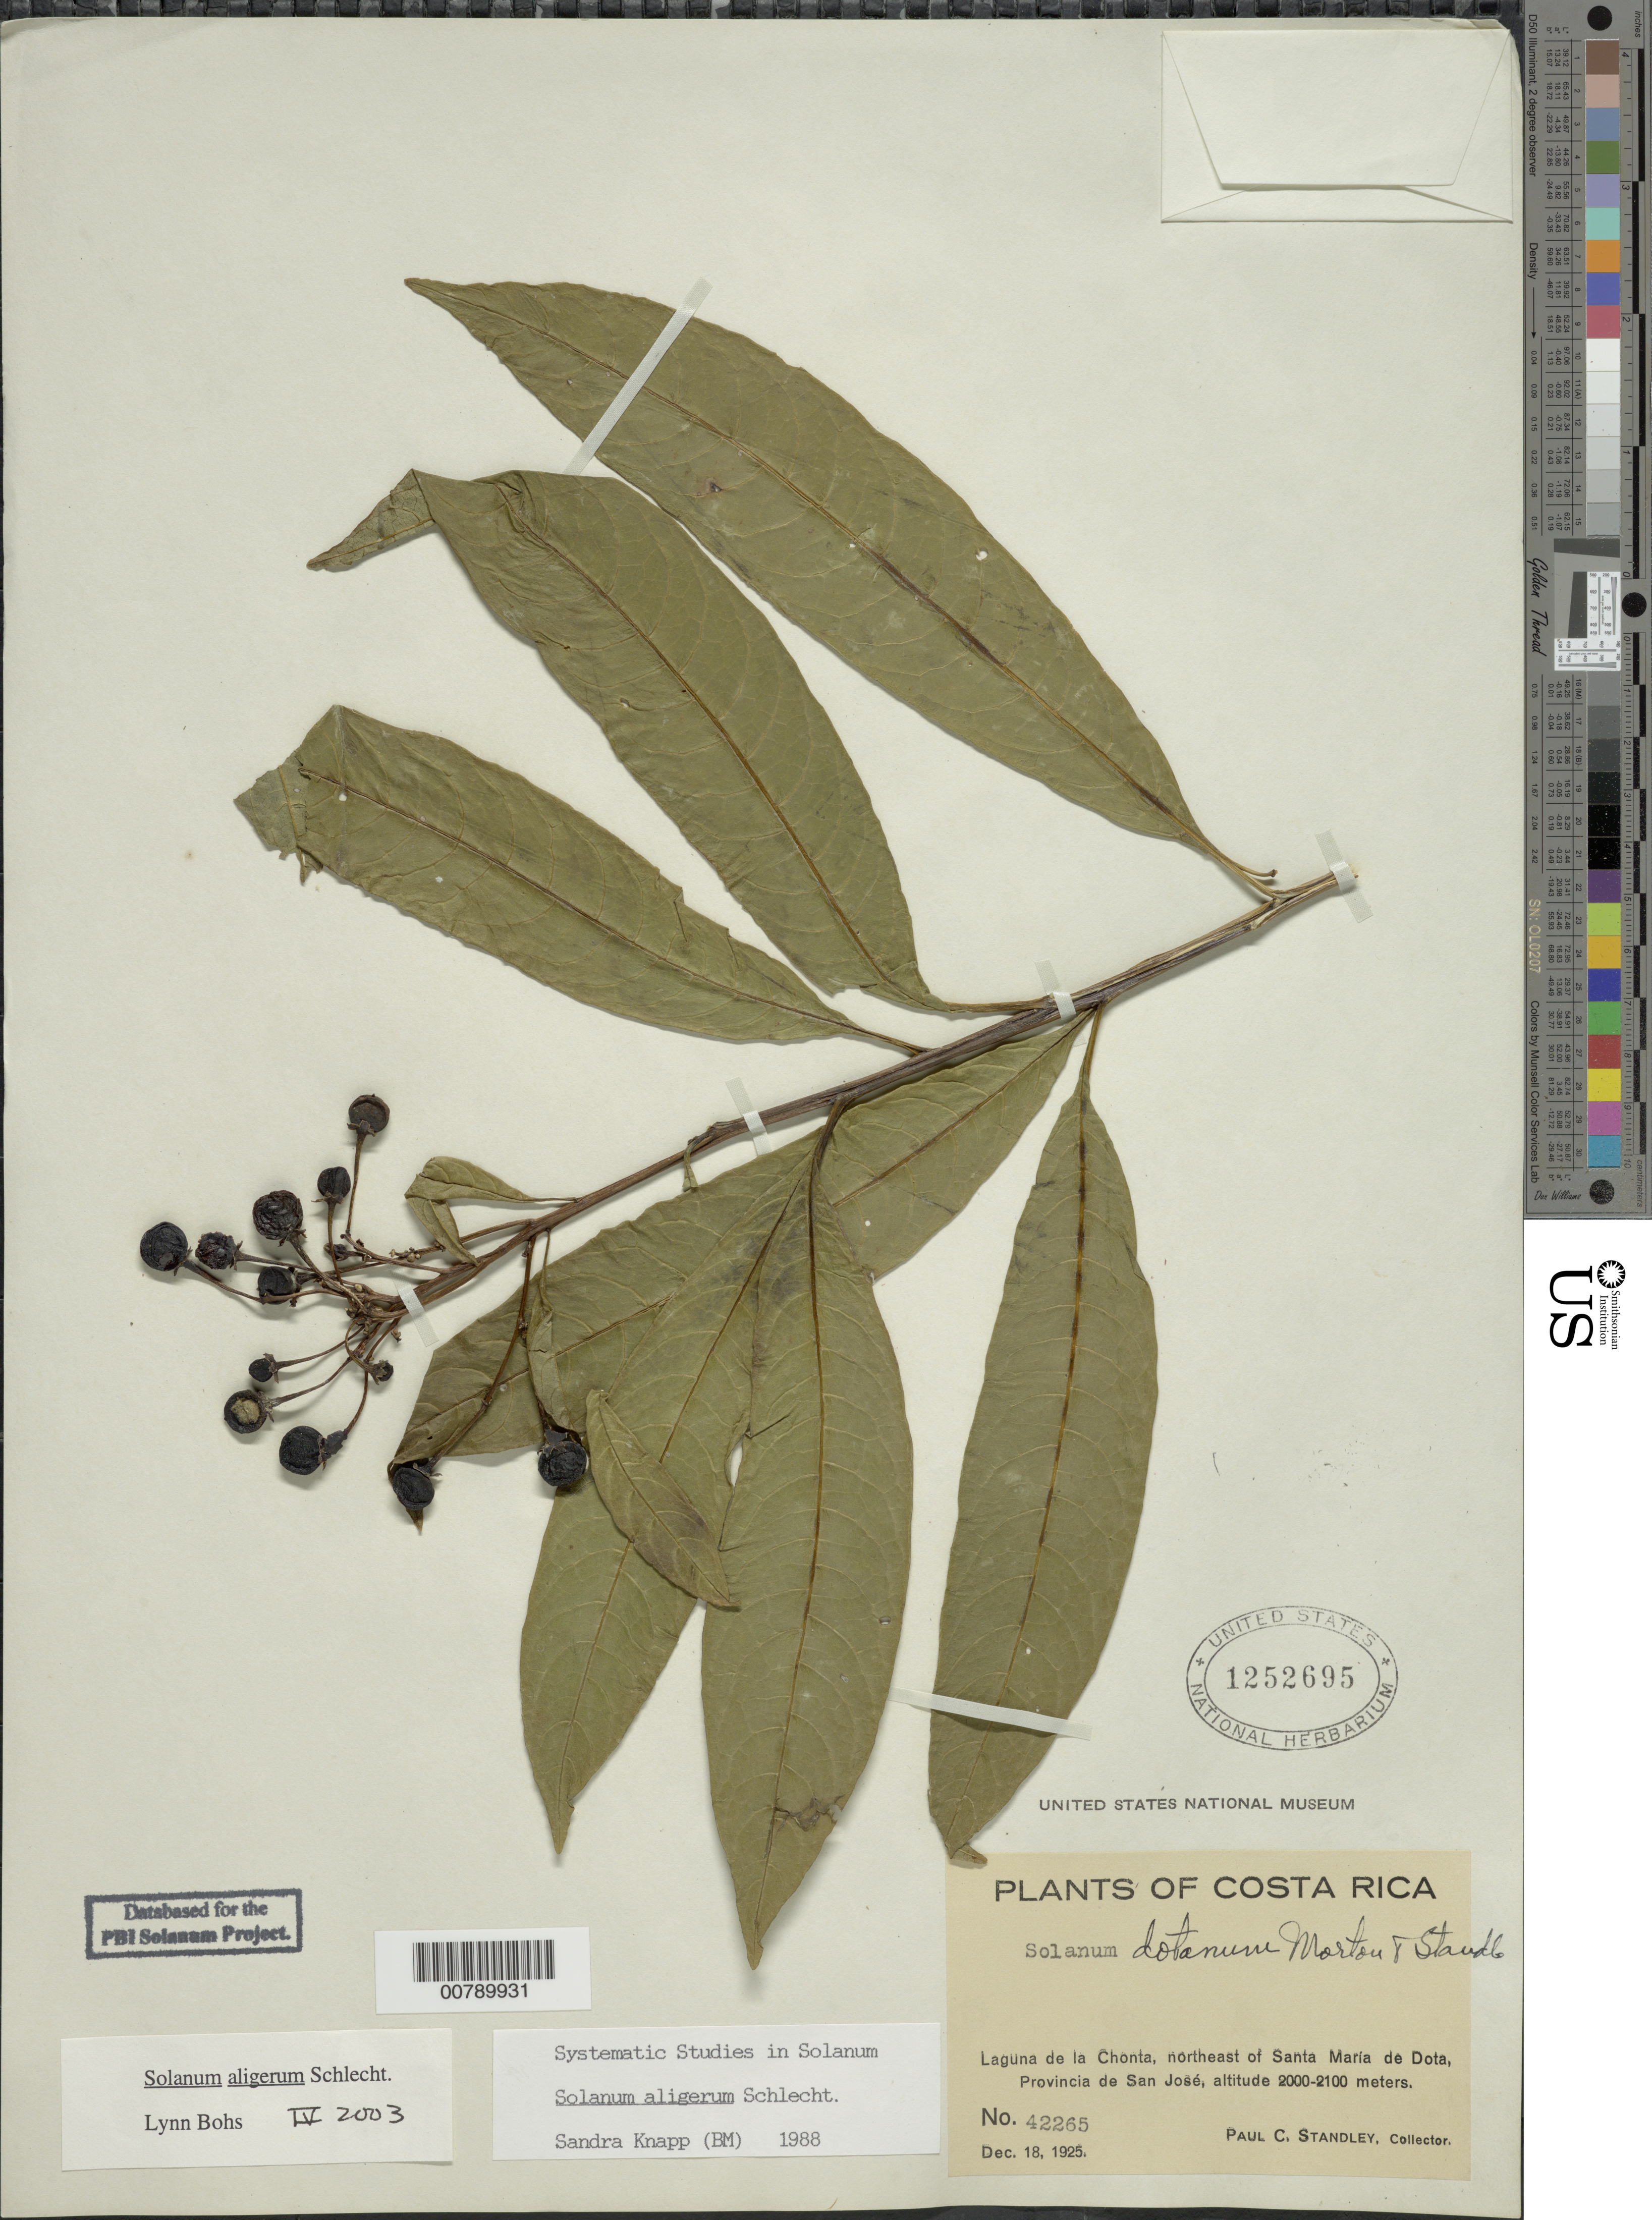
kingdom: Plantae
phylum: Tracheophyta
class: Magnoliopsida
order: Solanales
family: Solanaceae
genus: Solanum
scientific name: Solanum aligerum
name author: Schltdl.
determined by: Bohs, L. A.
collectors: P. C. Standley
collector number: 42265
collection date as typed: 18 Dec 1925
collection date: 1925-12-18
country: Costa Rica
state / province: San José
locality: Laguna de la Chonta, northeast of Santa María.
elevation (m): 2000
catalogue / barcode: US 1252695